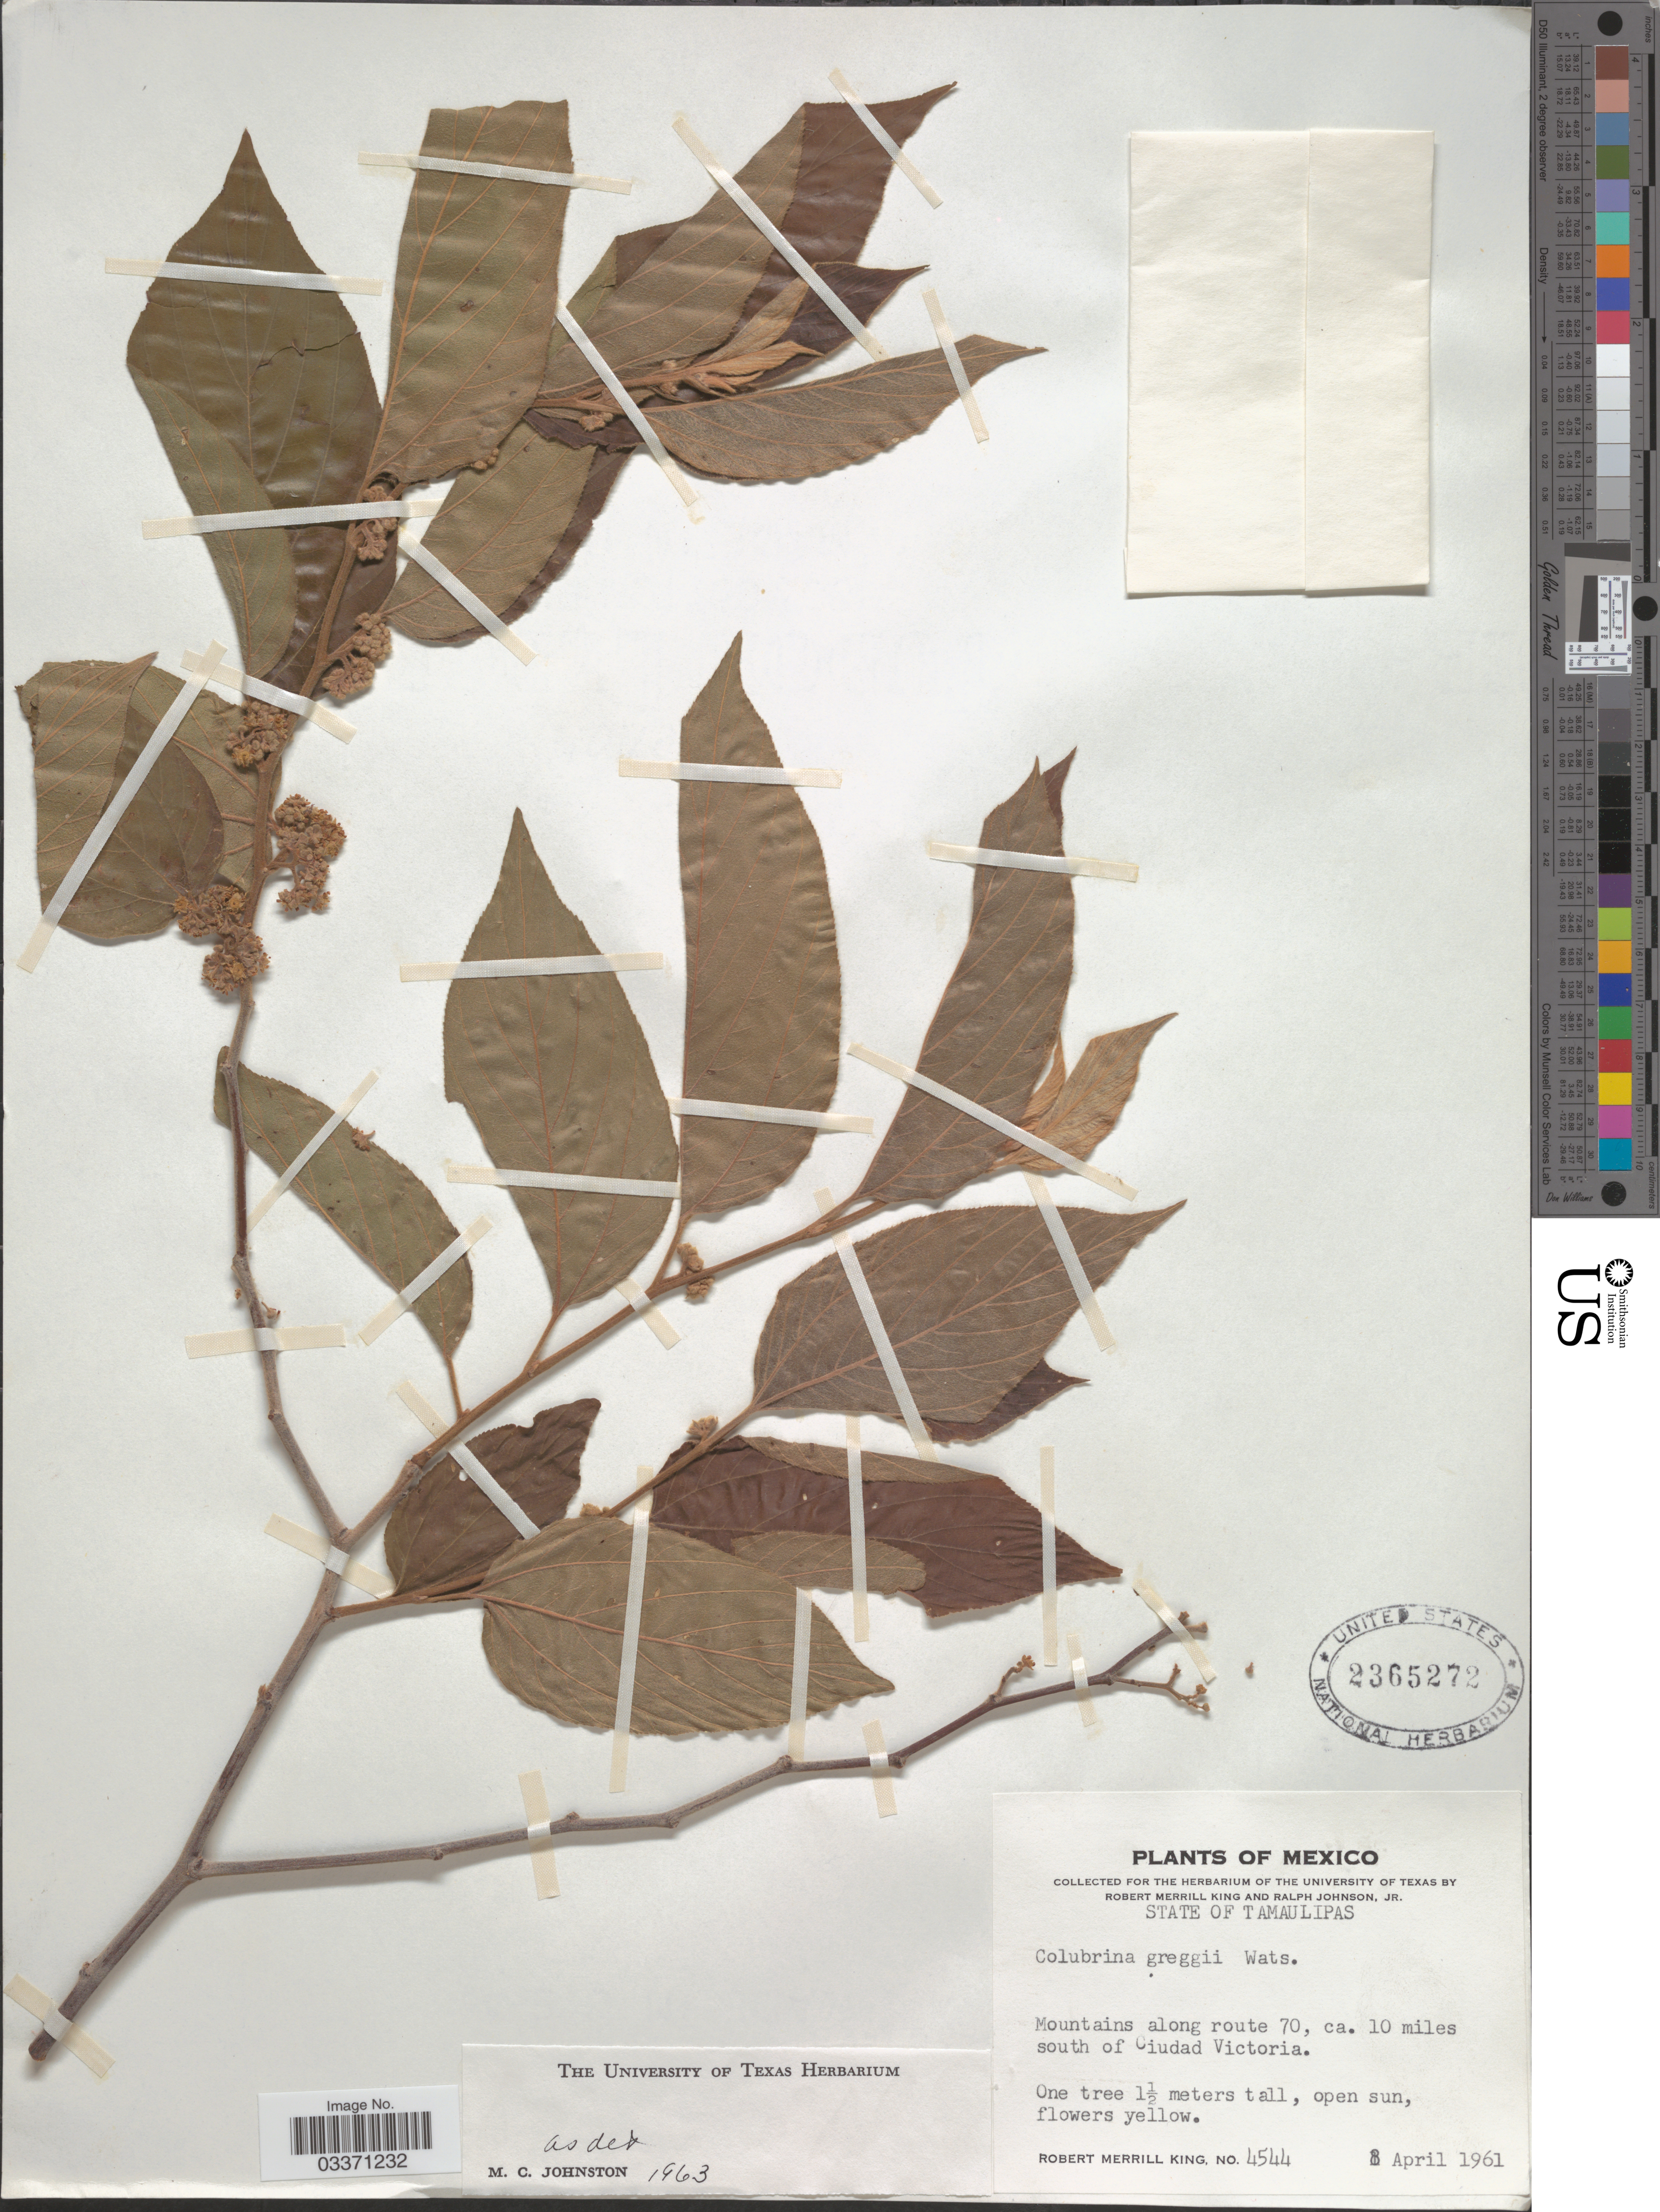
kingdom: Plantae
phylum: Tracheophyta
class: Magnoliopsida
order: Rosales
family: Rhamnaceae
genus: Colubrina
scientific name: Colubrina greggii var. greggii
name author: S. Watson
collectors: R. M. King & R. Johnson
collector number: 4544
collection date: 1961-04-08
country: Mexico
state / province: Tamaulipas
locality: Mountains along route 70, ca. 10 miles south of Ciudad Victoria.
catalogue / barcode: US 2365272